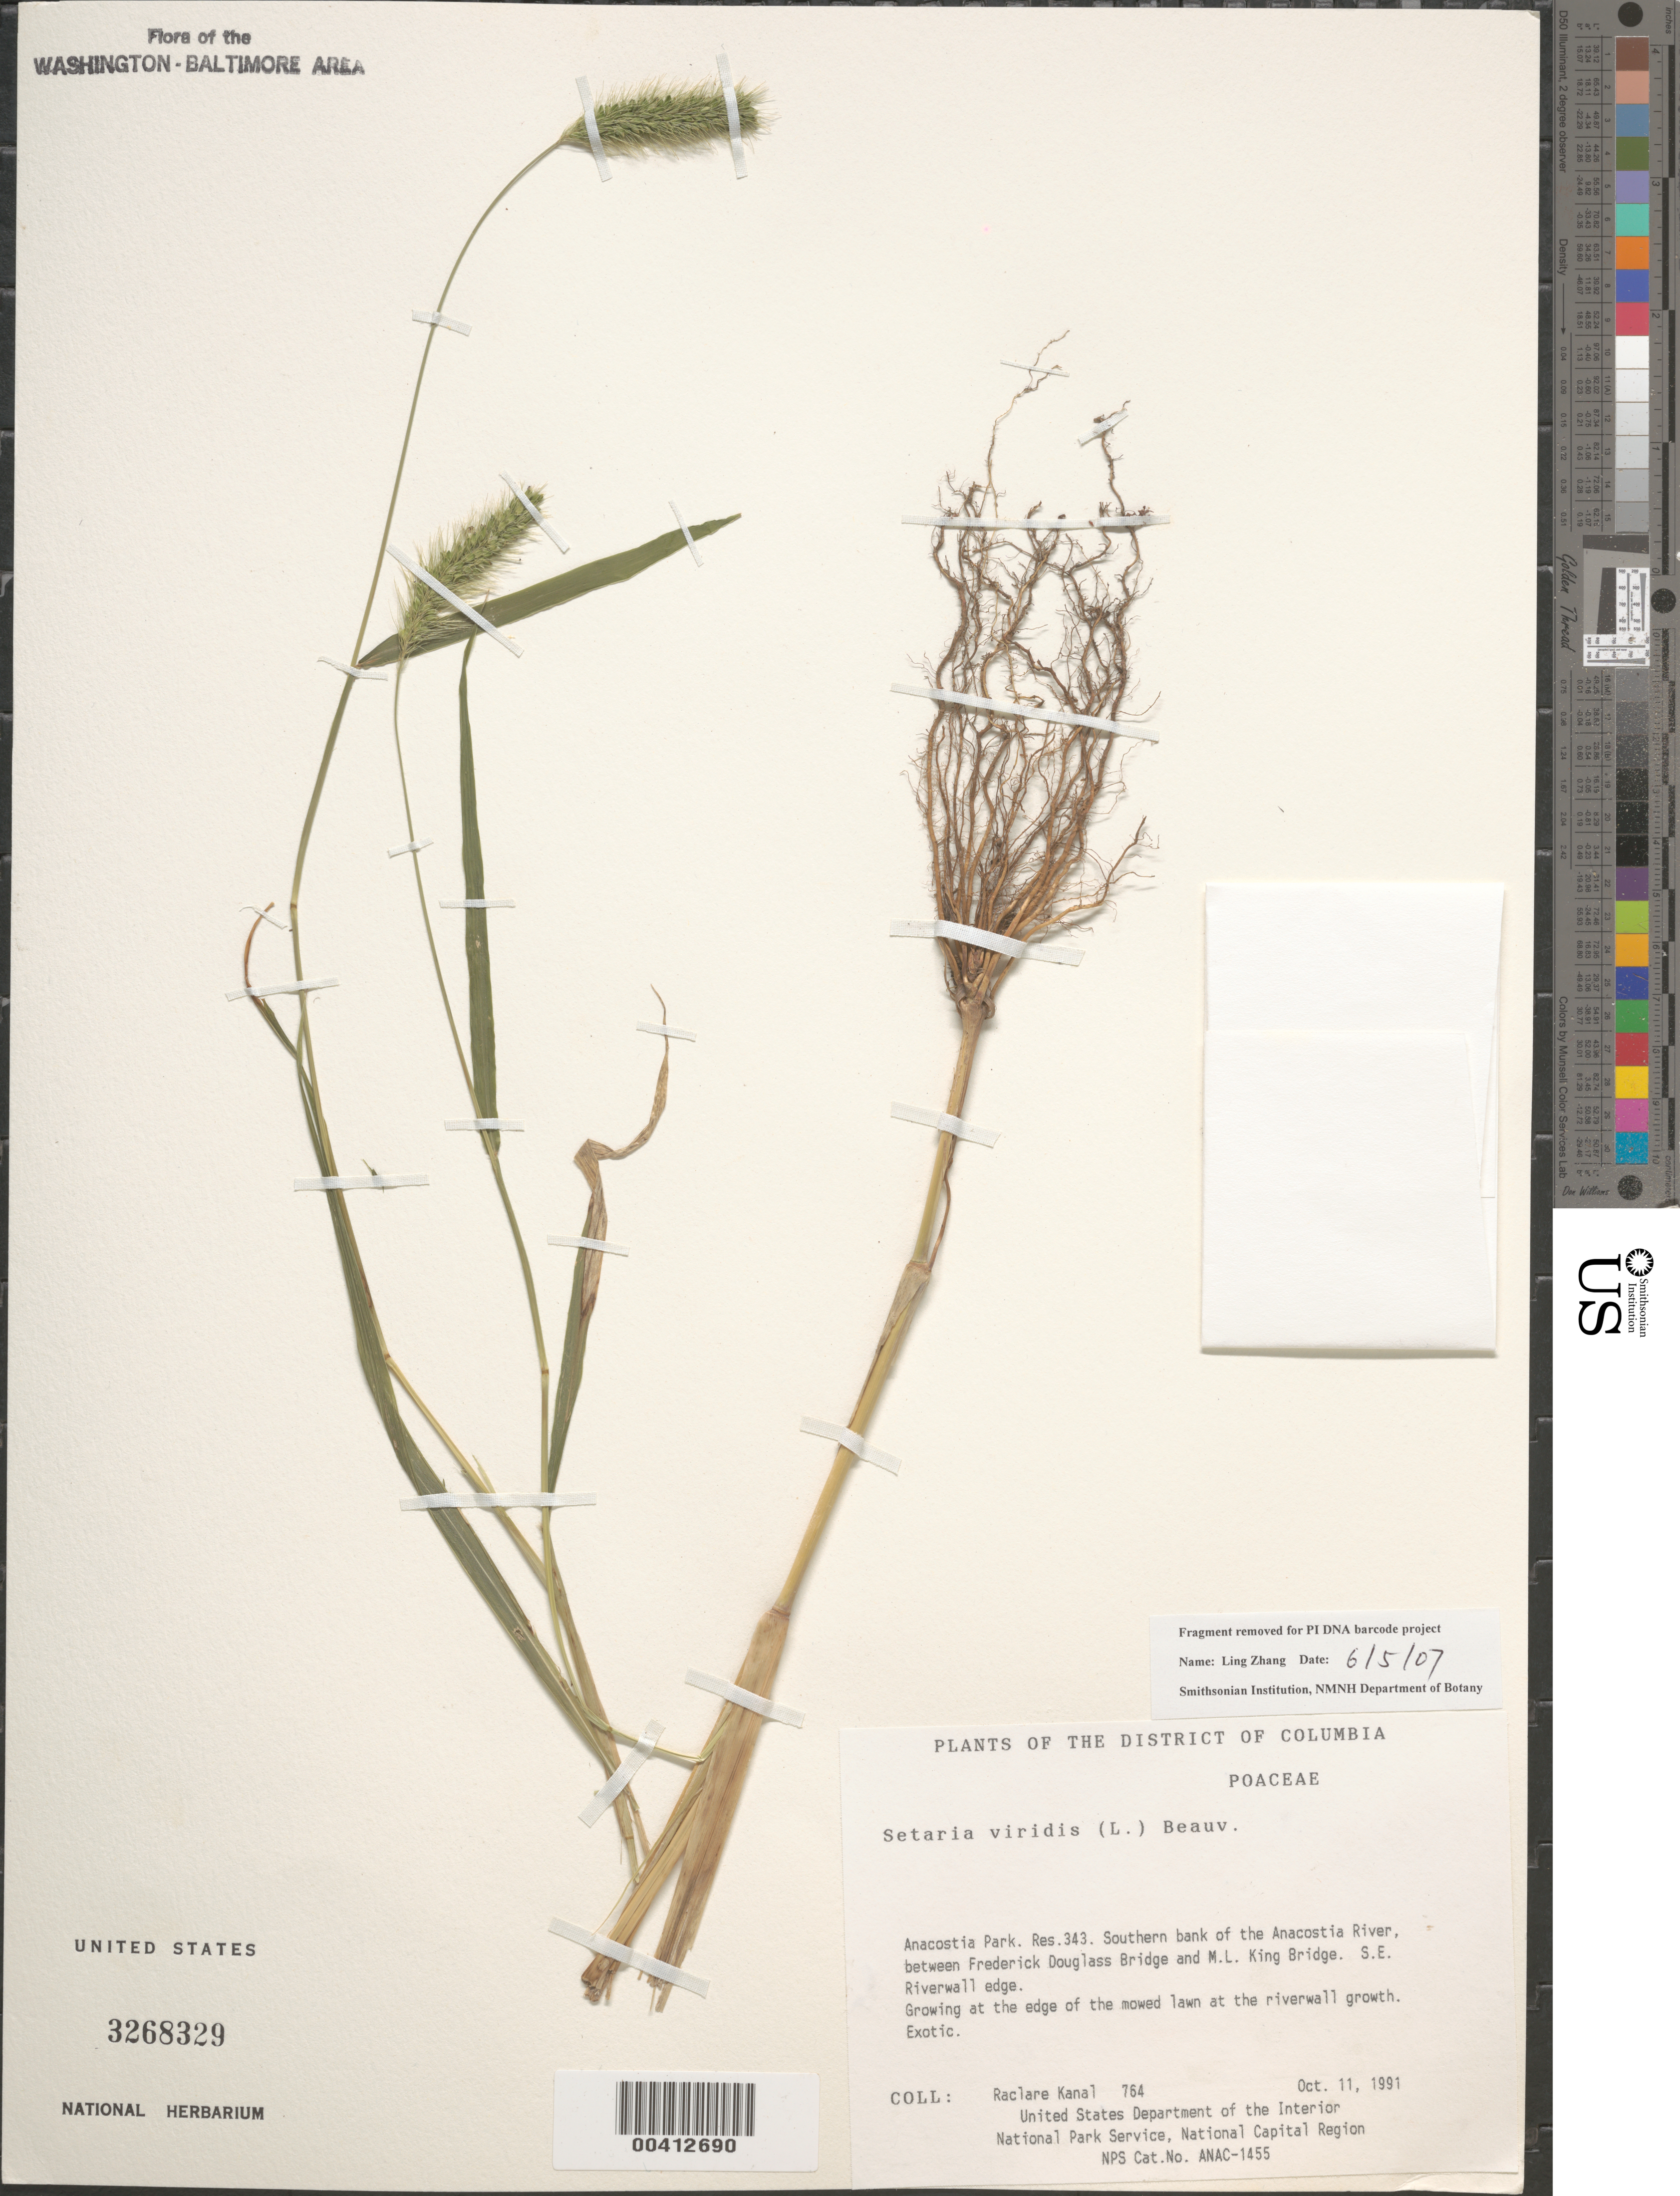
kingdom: Plantae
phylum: Tracheophyta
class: Liliopsida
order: Poales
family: Poaceae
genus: Setaria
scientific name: Setaria viridis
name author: (L.) P. Beauv.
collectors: R. Kanal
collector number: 764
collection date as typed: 11 Oct 1991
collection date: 1991-10-11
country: United States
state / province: District of Columbia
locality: Anacostia Park, Res 343, S bank of Anacostia River, between F Douglass Bridge and ML King Bridge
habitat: Riverwall edge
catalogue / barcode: US 3268329